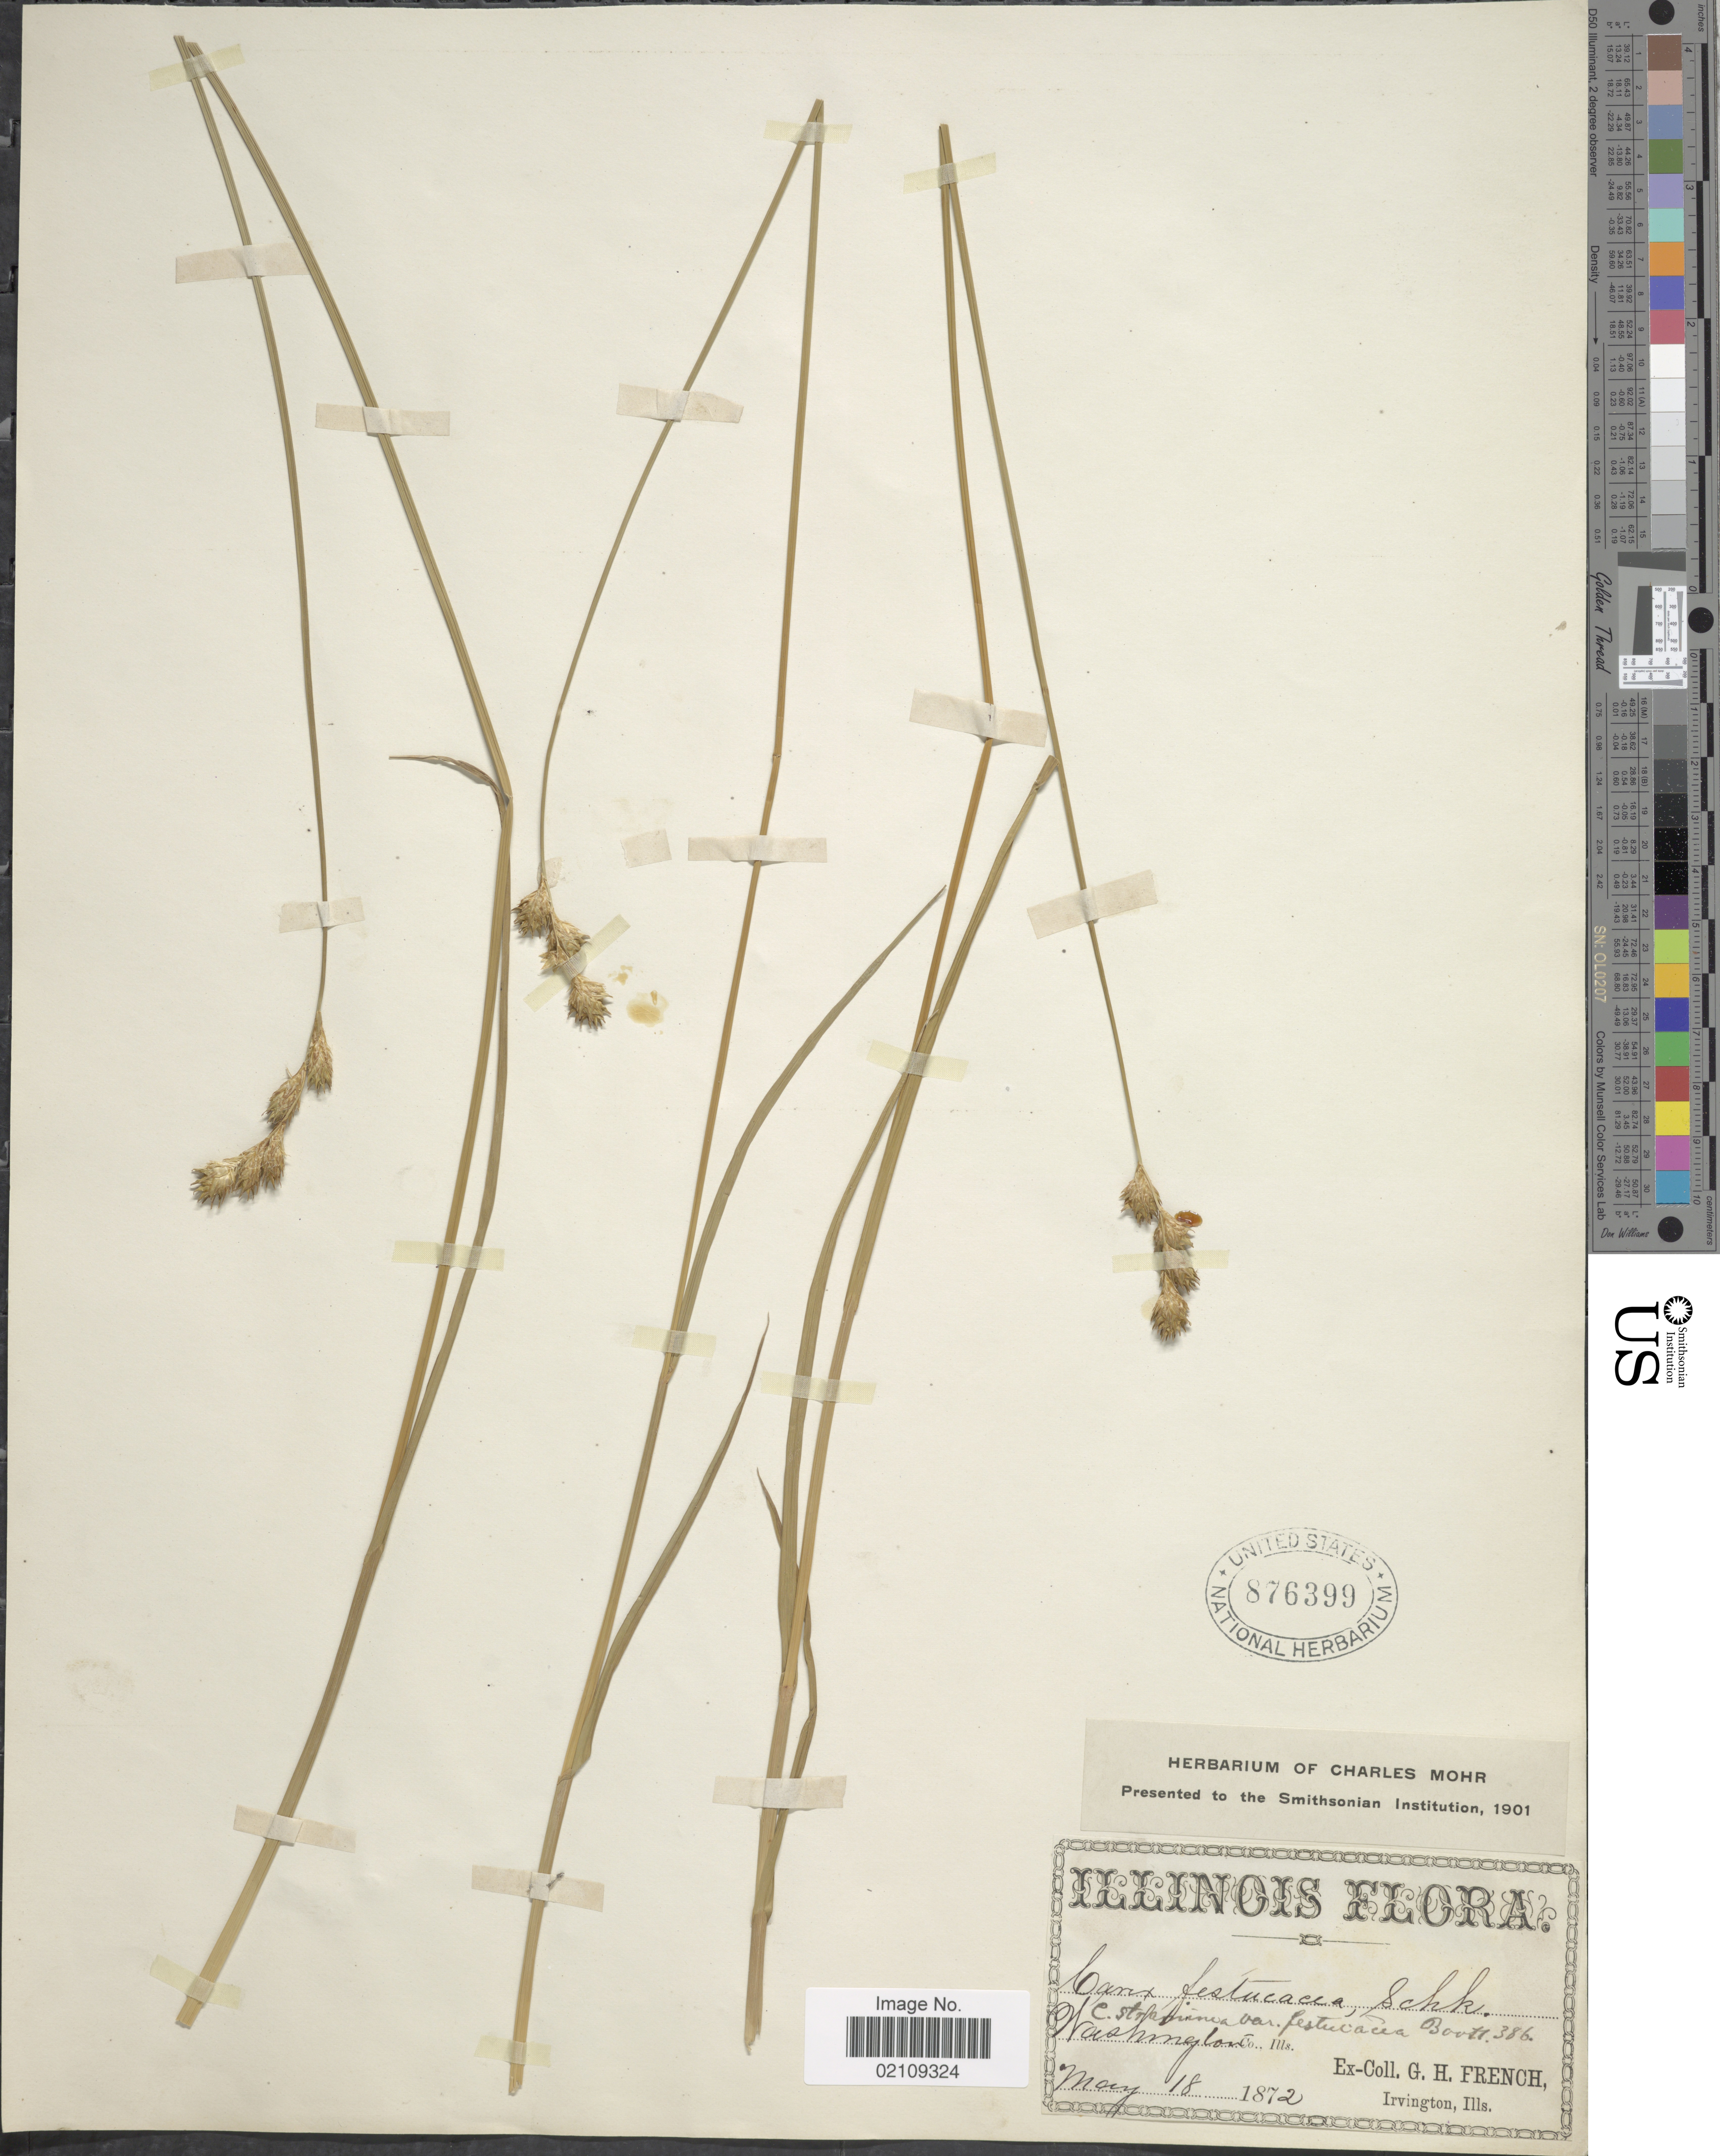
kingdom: Plantae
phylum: Tracheophyta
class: Liliopsida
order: Poales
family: Cyperaceae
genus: Carex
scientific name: Carex festucacea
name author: Willd.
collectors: G. H. French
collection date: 1872-05-18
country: United States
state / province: Illinois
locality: Washington Co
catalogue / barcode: US 876399